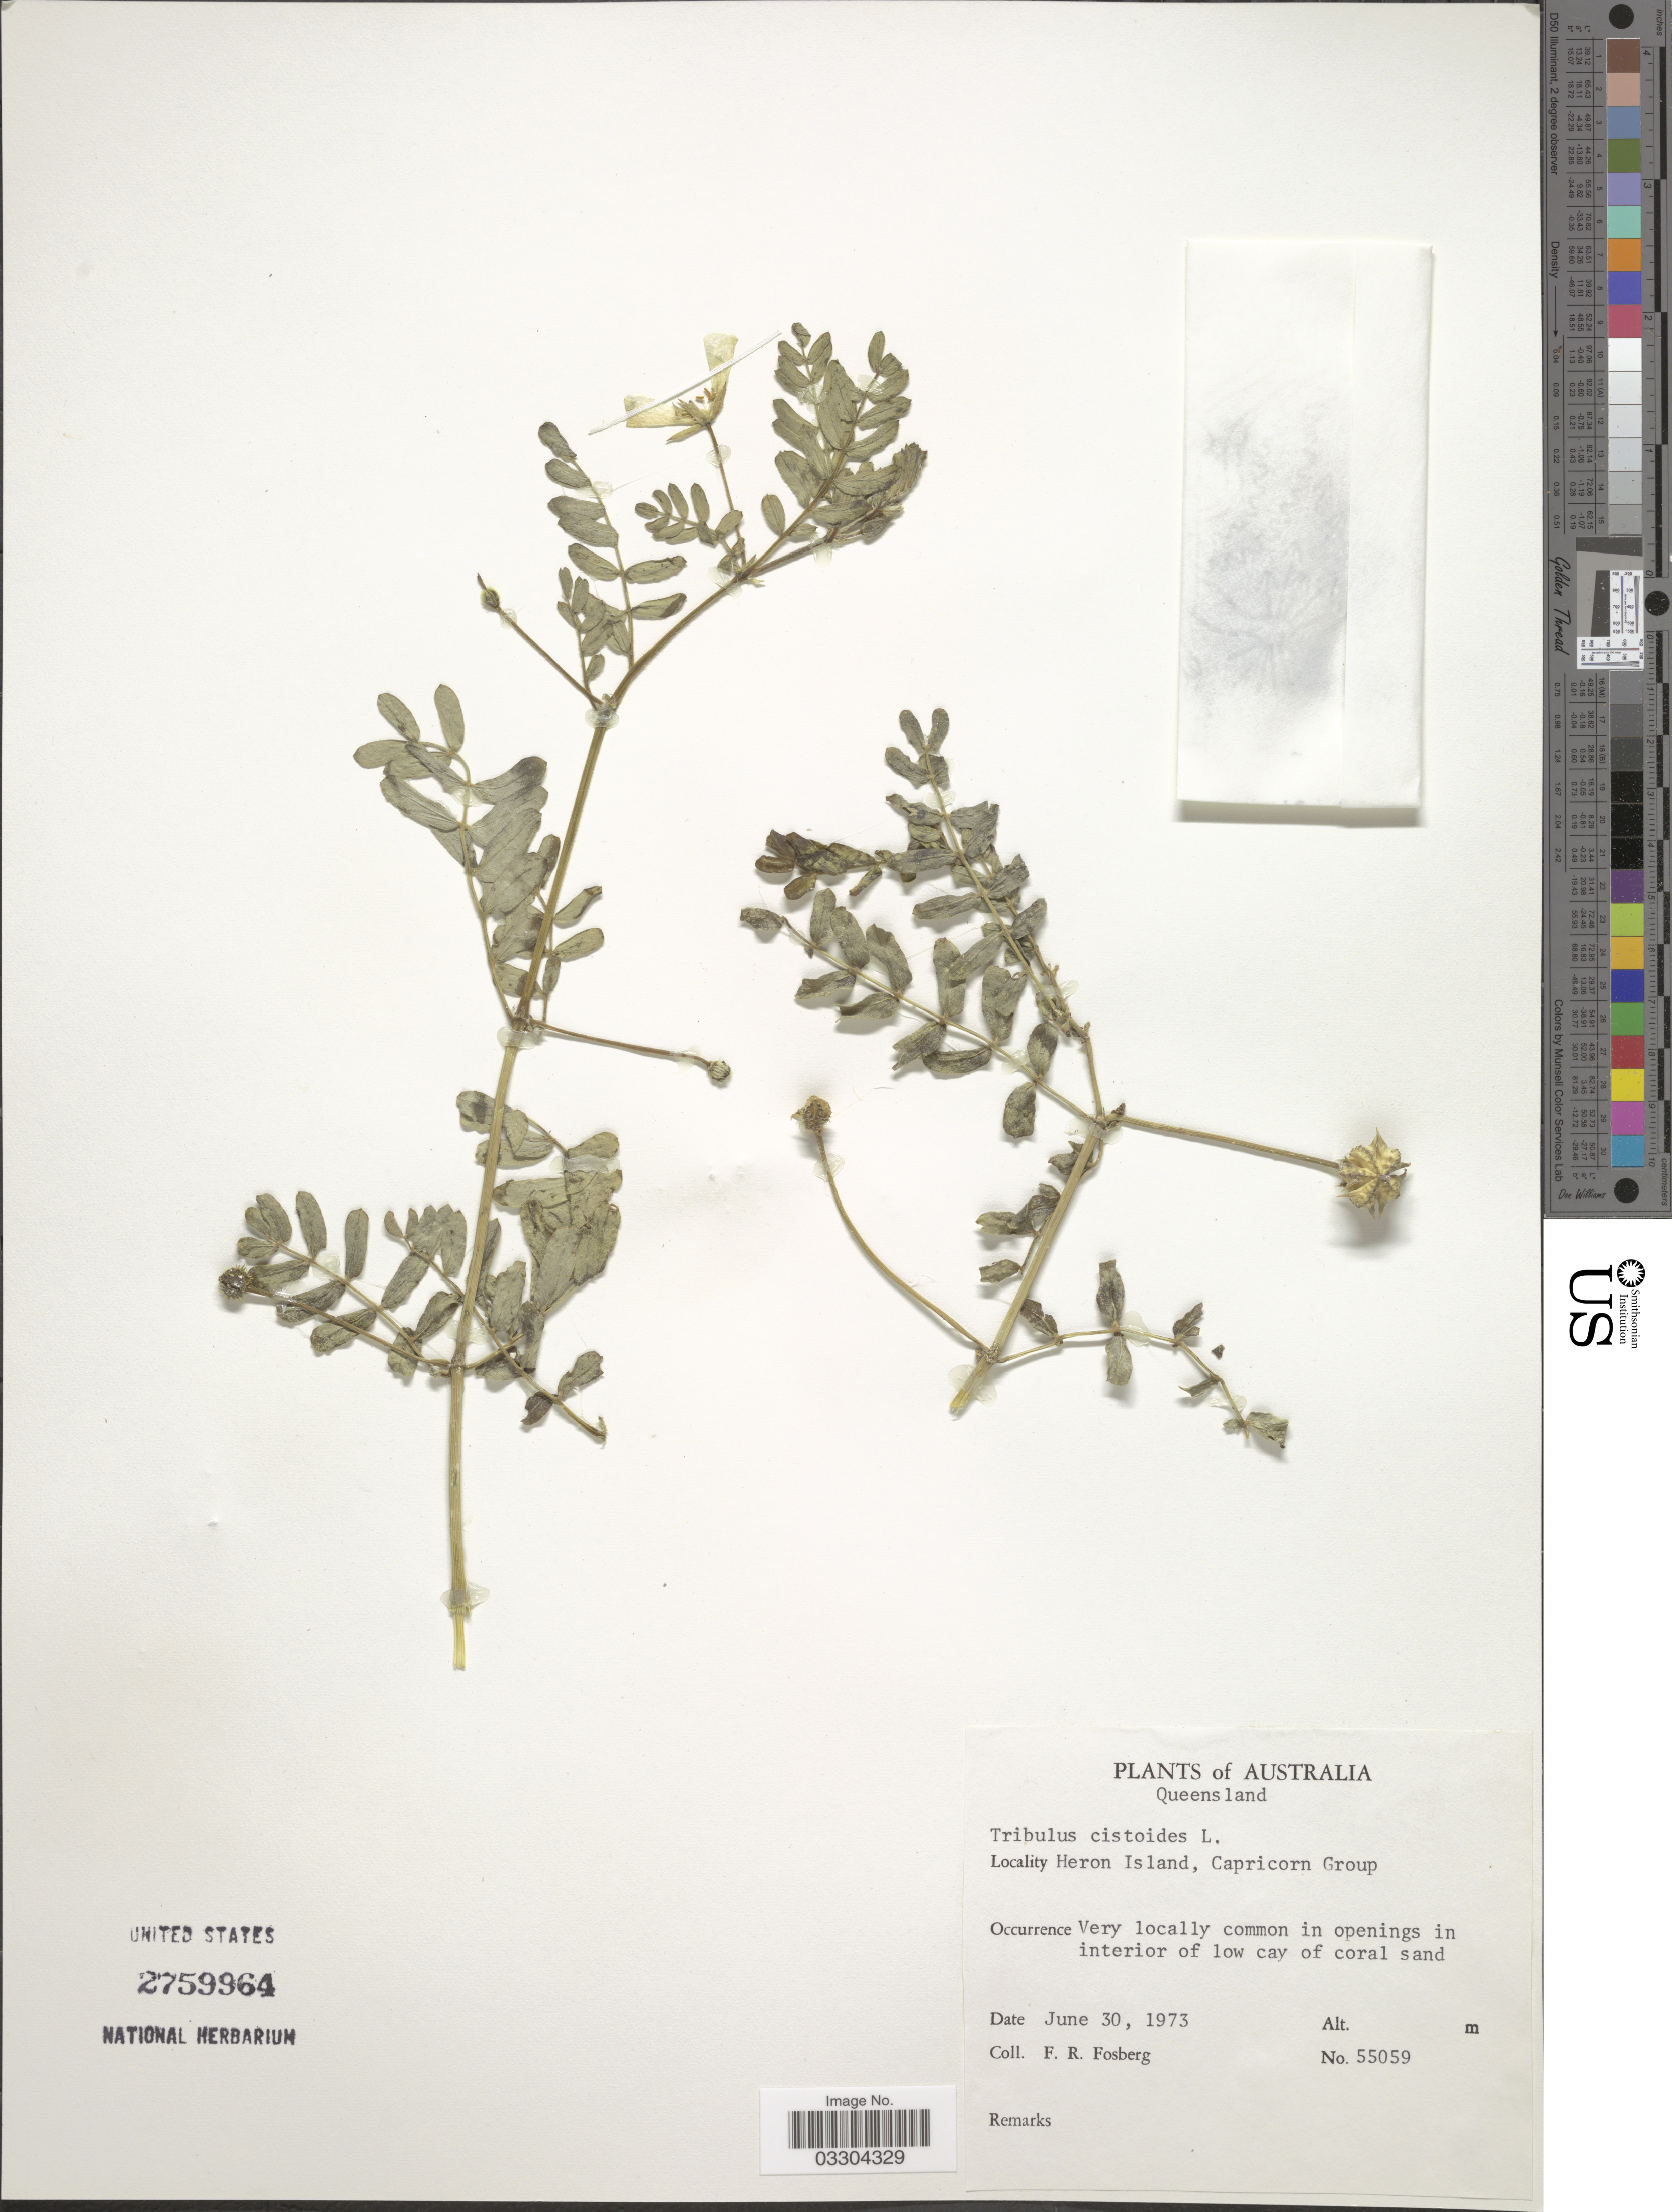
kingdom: Plantae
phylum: Tracheophyta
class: Magnoliopsida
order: Zygophyllales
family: Zygophyllaceae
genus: Tribulus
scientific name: Tribulus cistoides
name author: L.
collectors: F. R. Fosberg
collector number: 55059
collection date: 1973-06-30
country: Australia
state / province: Queensland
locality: Heron Island, Capricorn Group.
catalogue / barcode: US 2759964